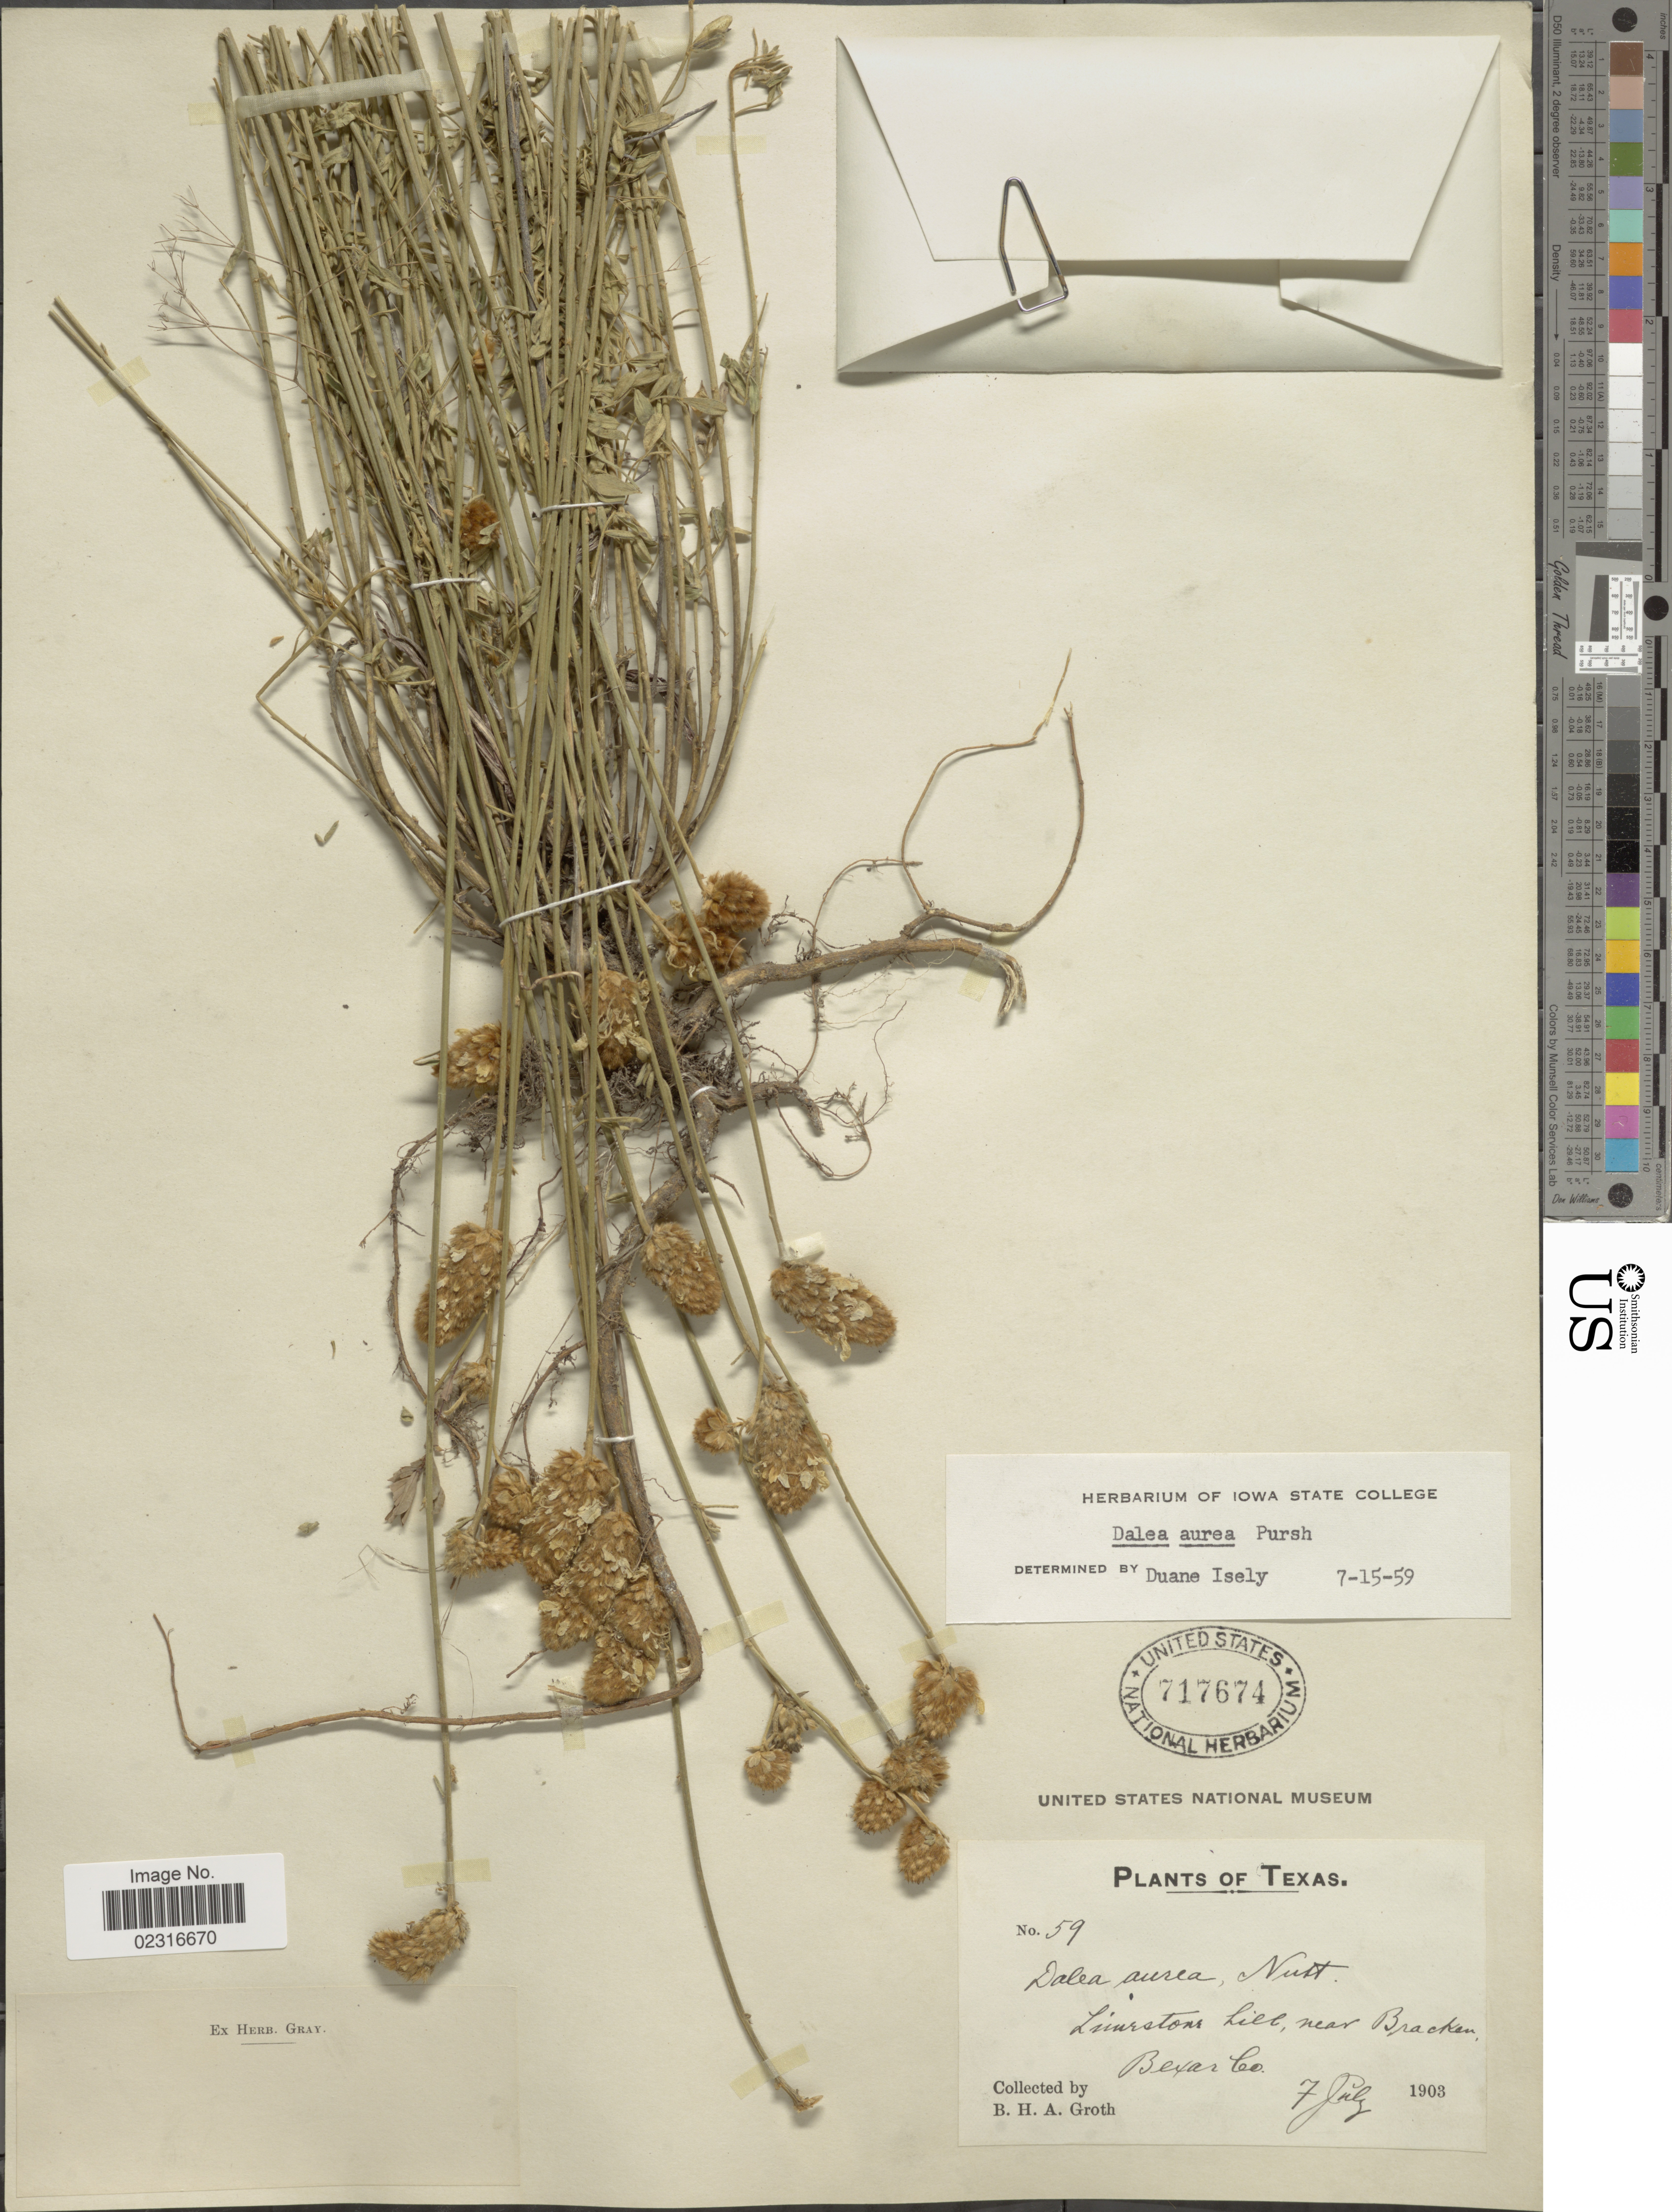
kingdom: Plantae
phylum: Tracheophyta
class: Magnoliopsida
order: Fabales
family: Fabaceae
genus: Dalea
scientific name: Dalea aurea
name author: Nutt. ex Pursh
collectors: B. Groth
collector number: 59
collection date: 1903-07-07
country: United States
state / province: Texas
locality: Limeston hill, near Bracken, Bexar Co.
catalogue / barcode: US 717674